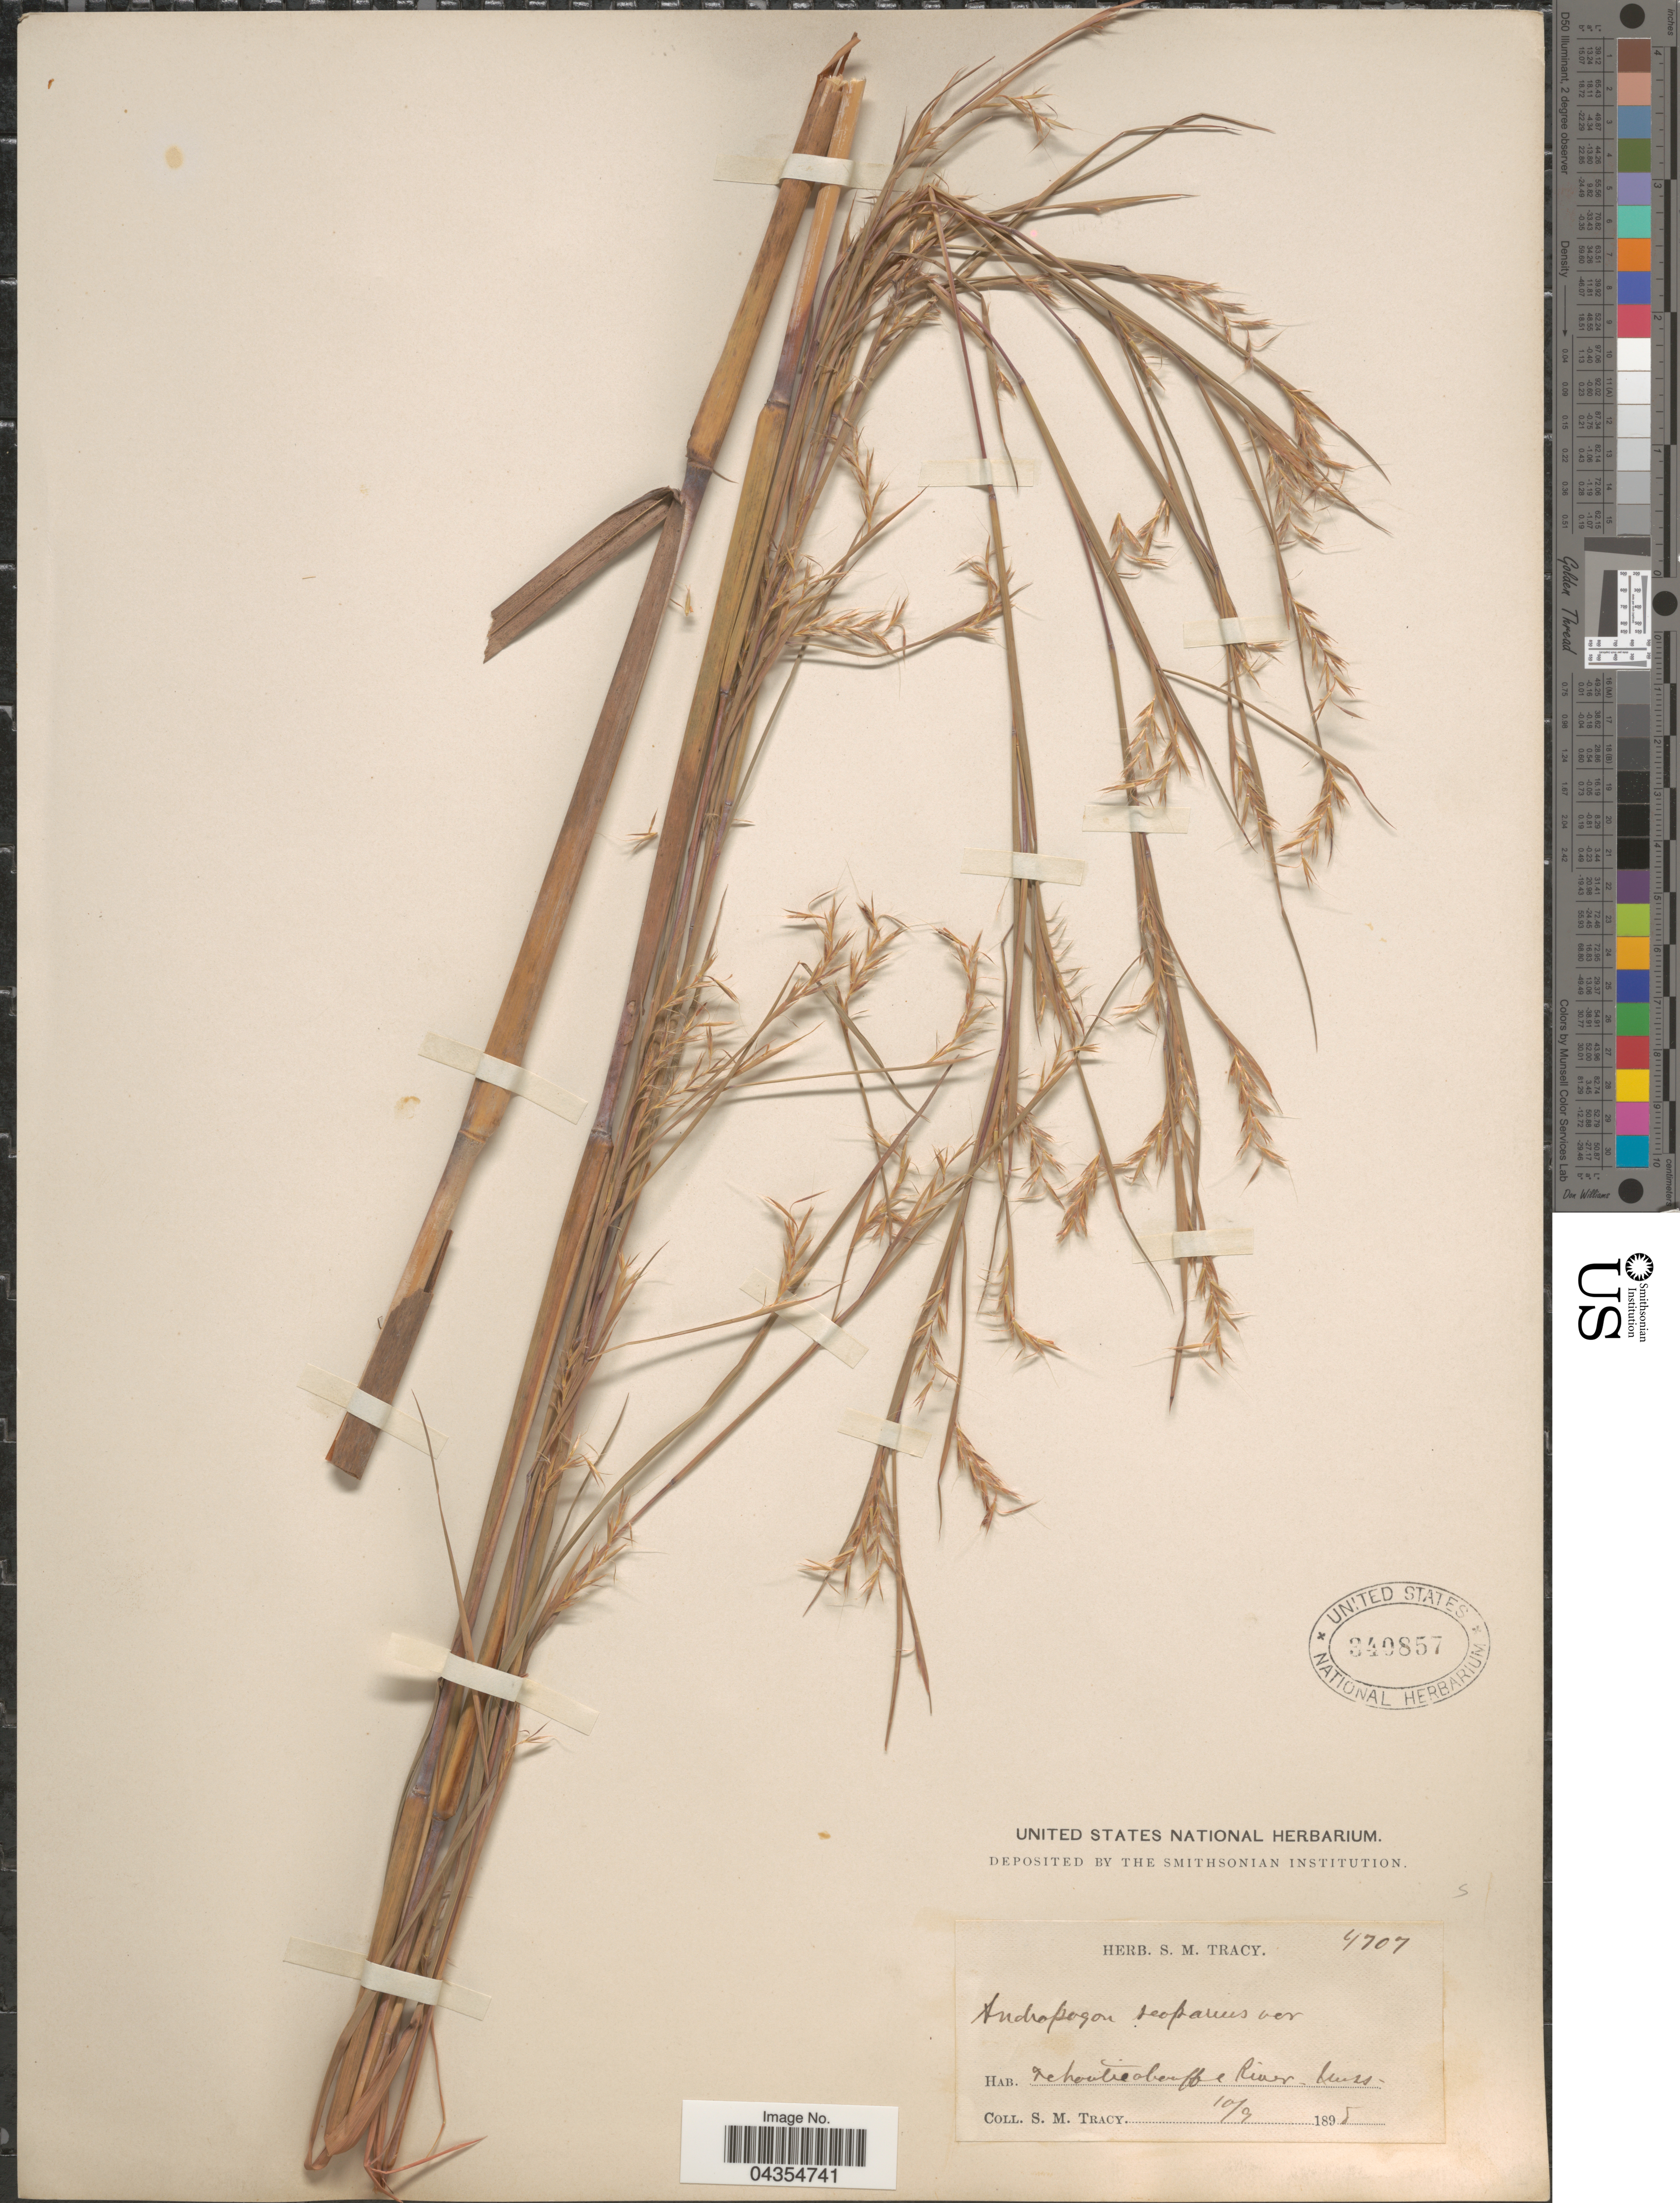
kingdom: Plantae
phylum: Tracheophyta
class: Liliopsida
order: Poales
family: Poaceae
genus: Schizachyrium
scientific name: Schizachyrium sanguineum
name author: (Retz.) Alston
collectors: S. M. Tracy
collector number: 4707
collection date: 1898-10-09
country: United States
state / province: Mississippi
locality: Tchoutacabouffa River.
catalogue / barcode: US 340857